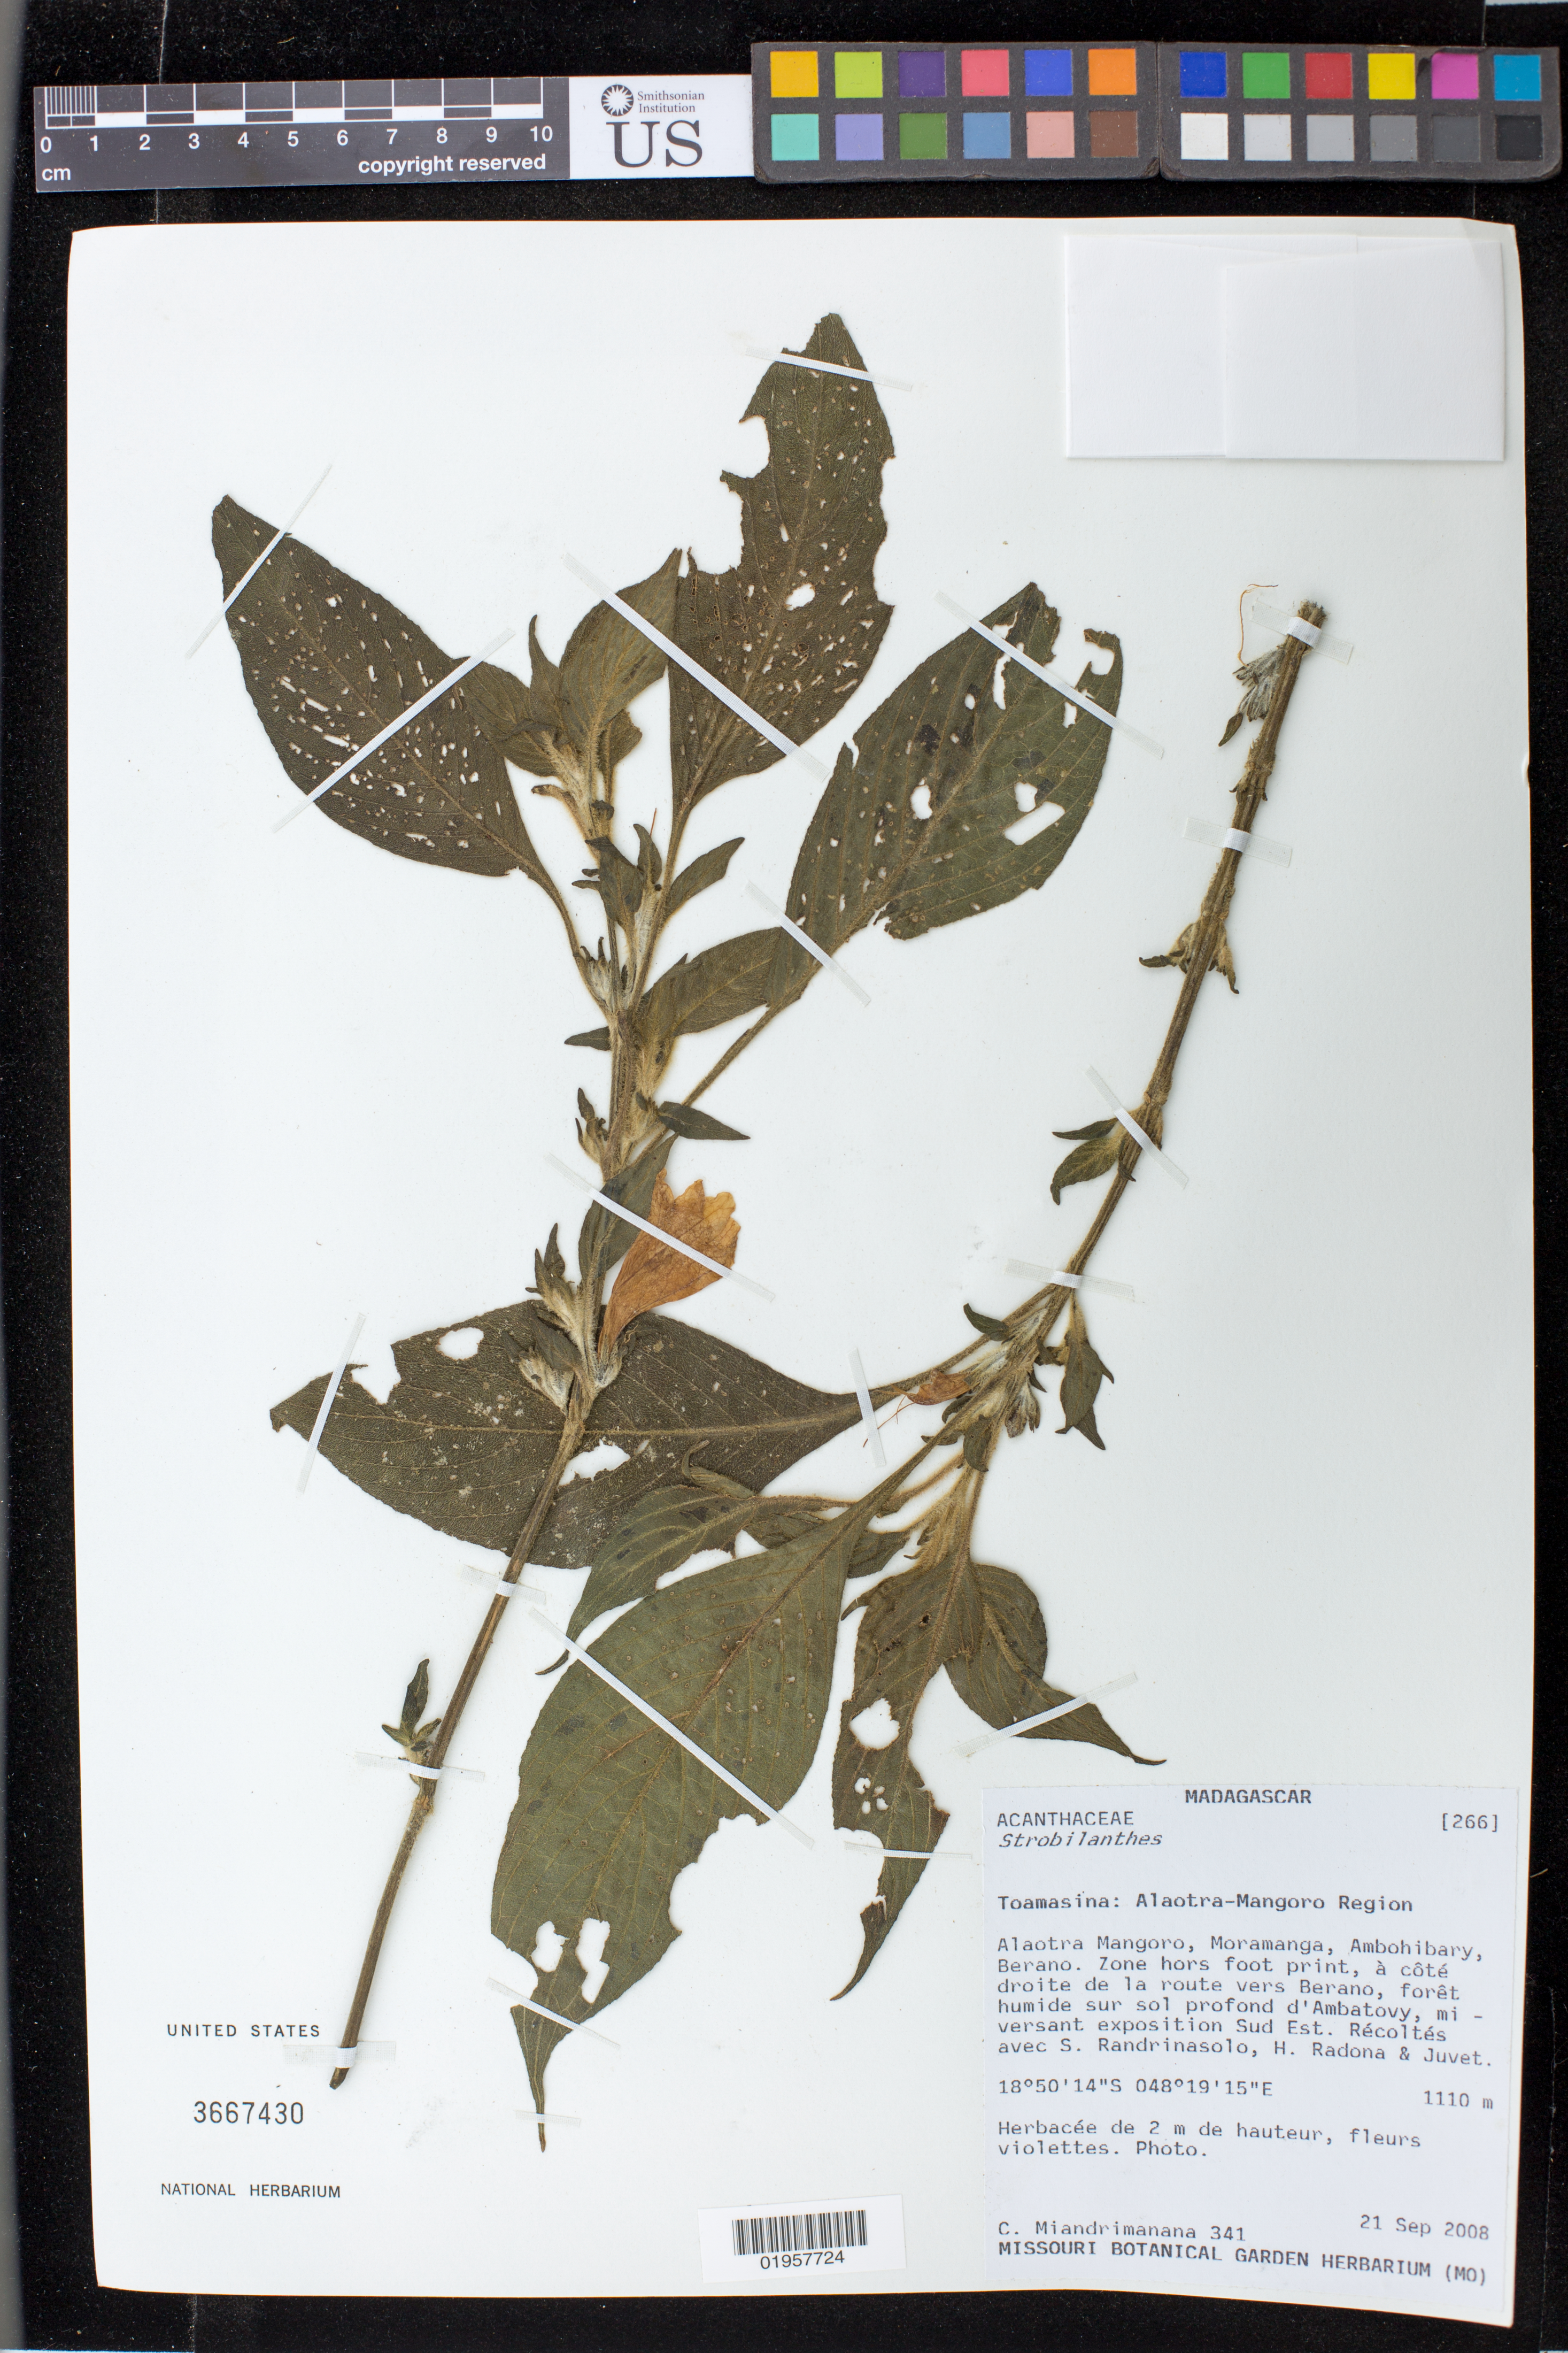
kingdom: Plantae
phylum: Tracheophyta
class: Magnoliopsida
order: Lamiales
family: Acanthaceae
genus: Strobilanthes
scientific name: Strobilanthes sp.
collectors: C. Miandrimanana, S. Randrinasolo, H. Radona & -. Juvet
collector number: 341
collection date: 2008-09-21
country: Madagascar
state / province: Alaotra Mangoro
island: Madagascar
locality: Alaotra-Mangoro Region. Alaotra mangoro, Moramanga, Ambohibary, Berano. Zone hors foot print, à côté droite de la route vers Berano, forêt humide sur sol profond d'Ambatovy, miversant exposition Sud Est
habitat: Forêt humide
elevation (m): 1110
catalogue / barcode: US 3667430